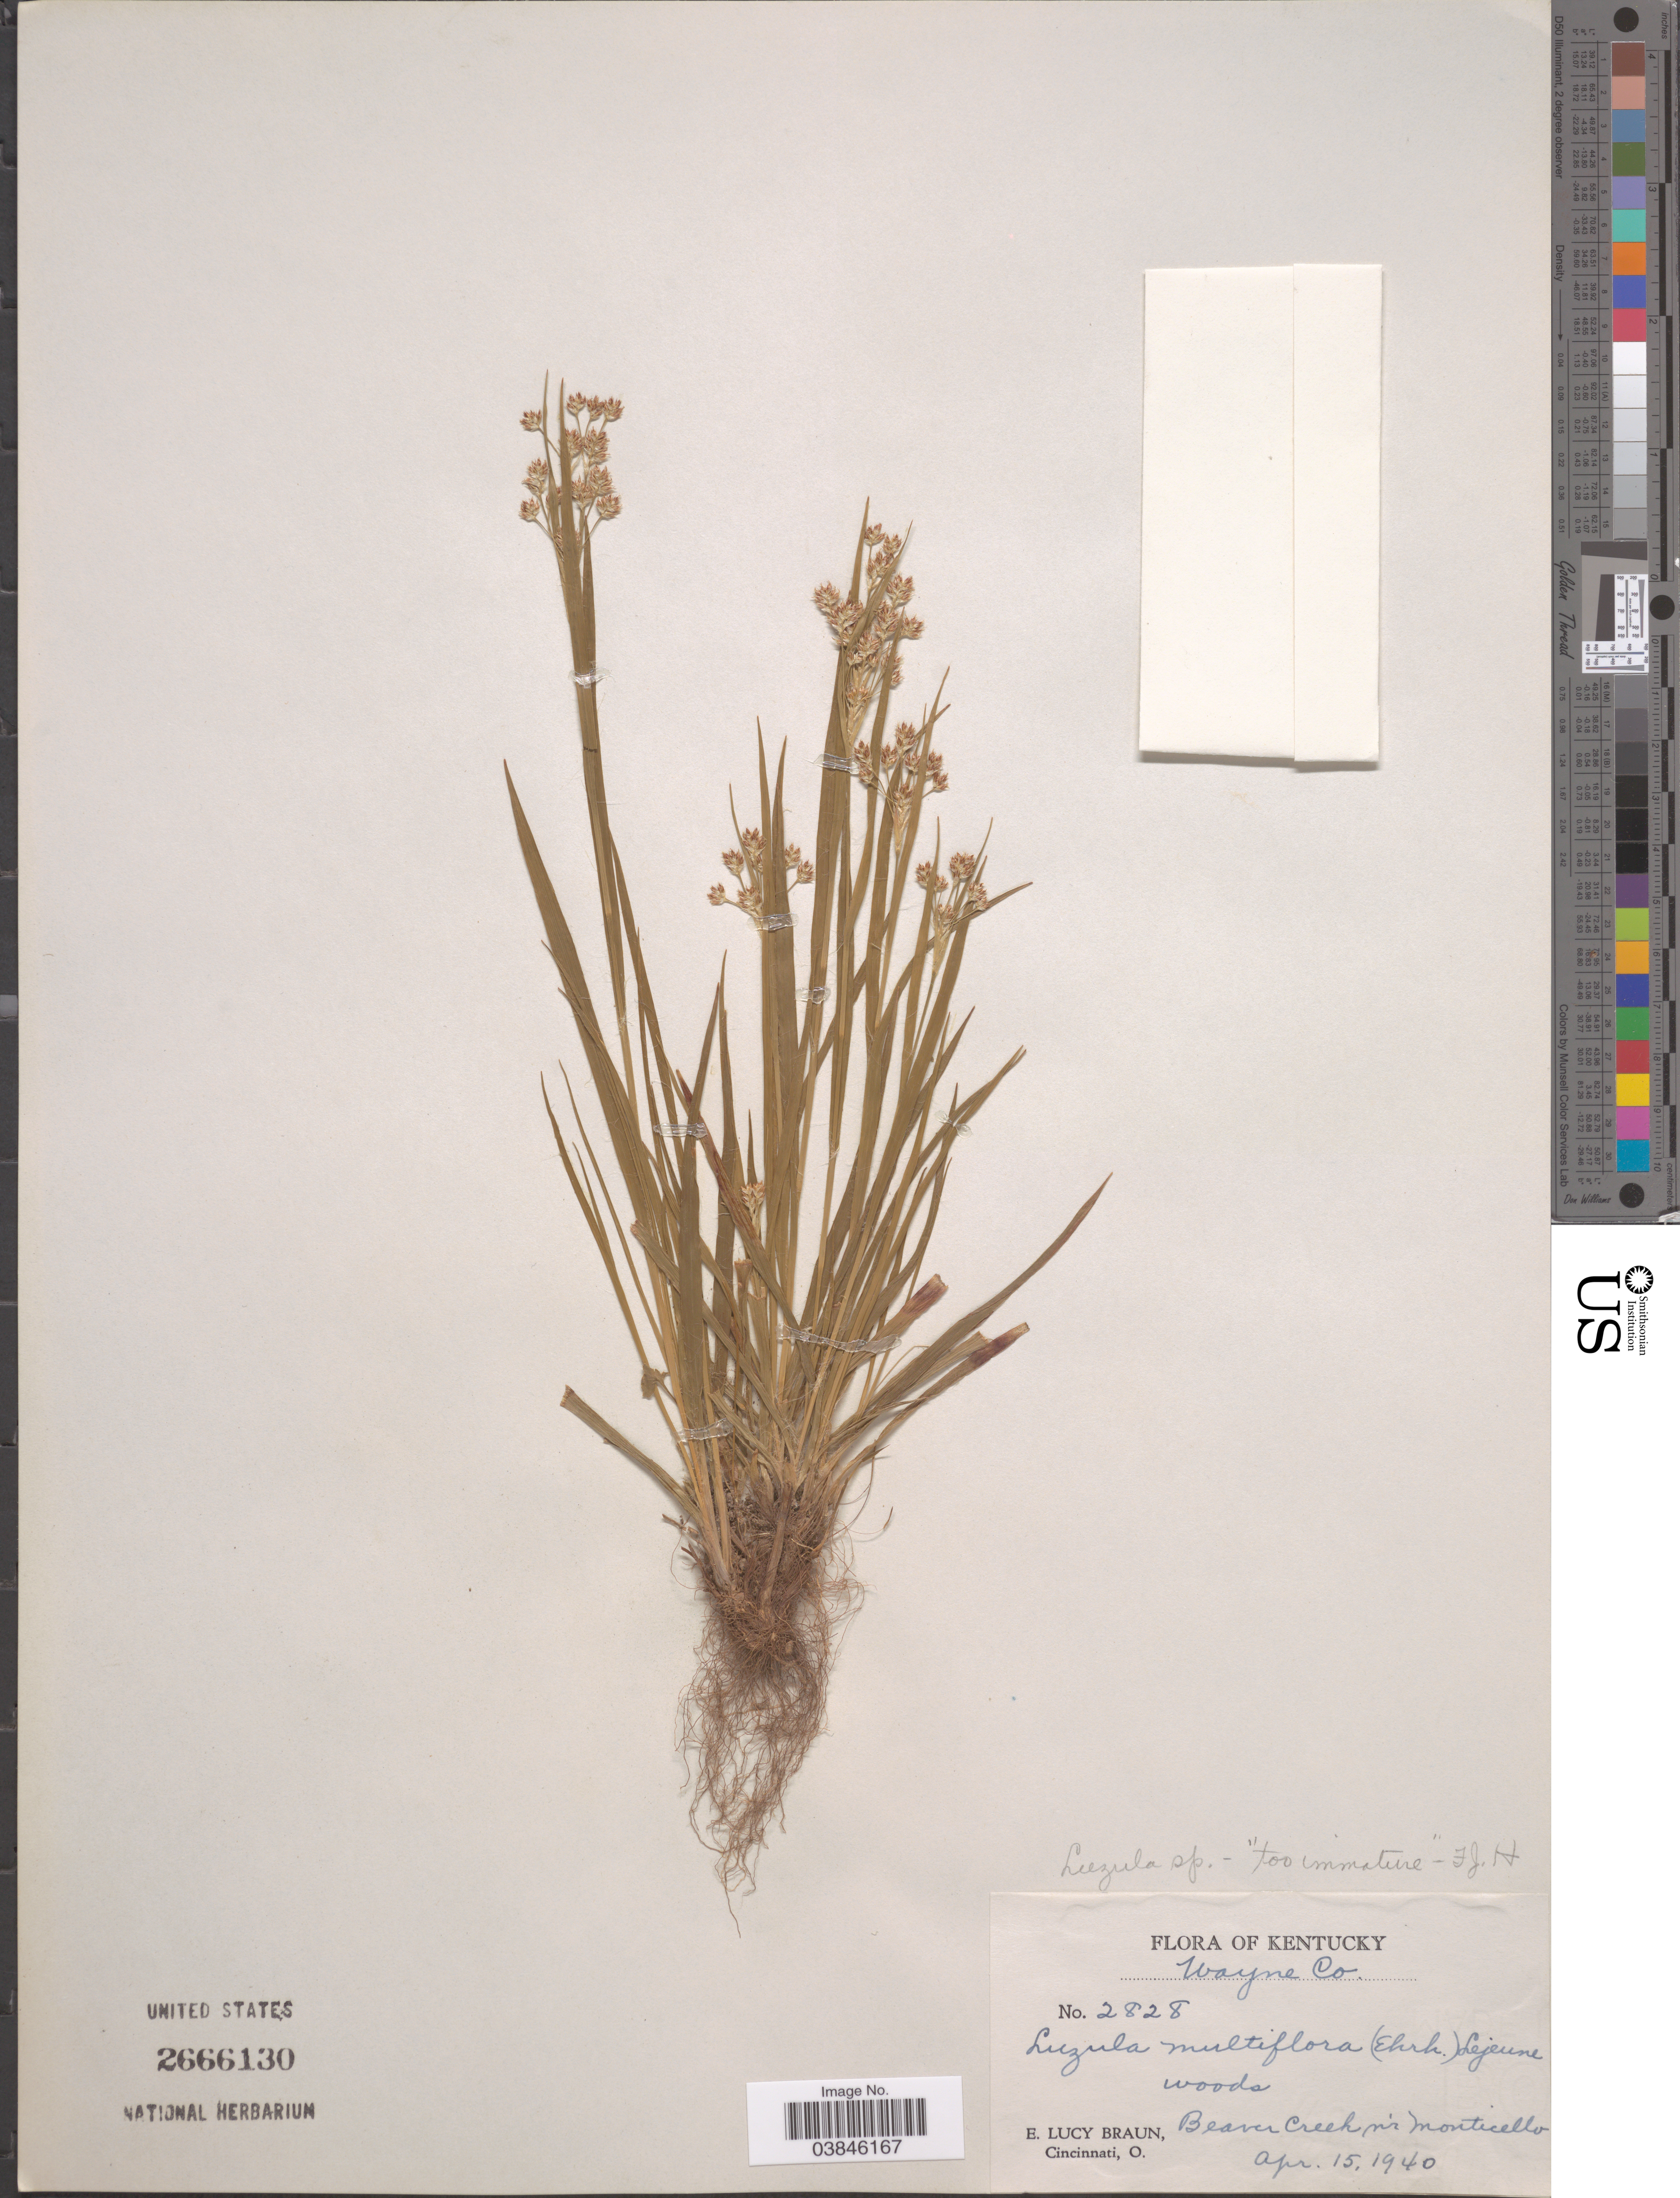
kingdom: Plantae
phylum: Tracheophyta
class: Liliopsida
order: Poales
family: Juncaceae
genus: Luzula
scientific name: Luzula multiflora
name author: (Ehrh.) Lej.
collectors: E. L. Braun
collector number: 2828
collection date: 1940-04-15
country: United States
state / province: Kentucky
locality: Wayne Co. Beaver Creek in Monticello.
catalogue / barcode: US 2666130